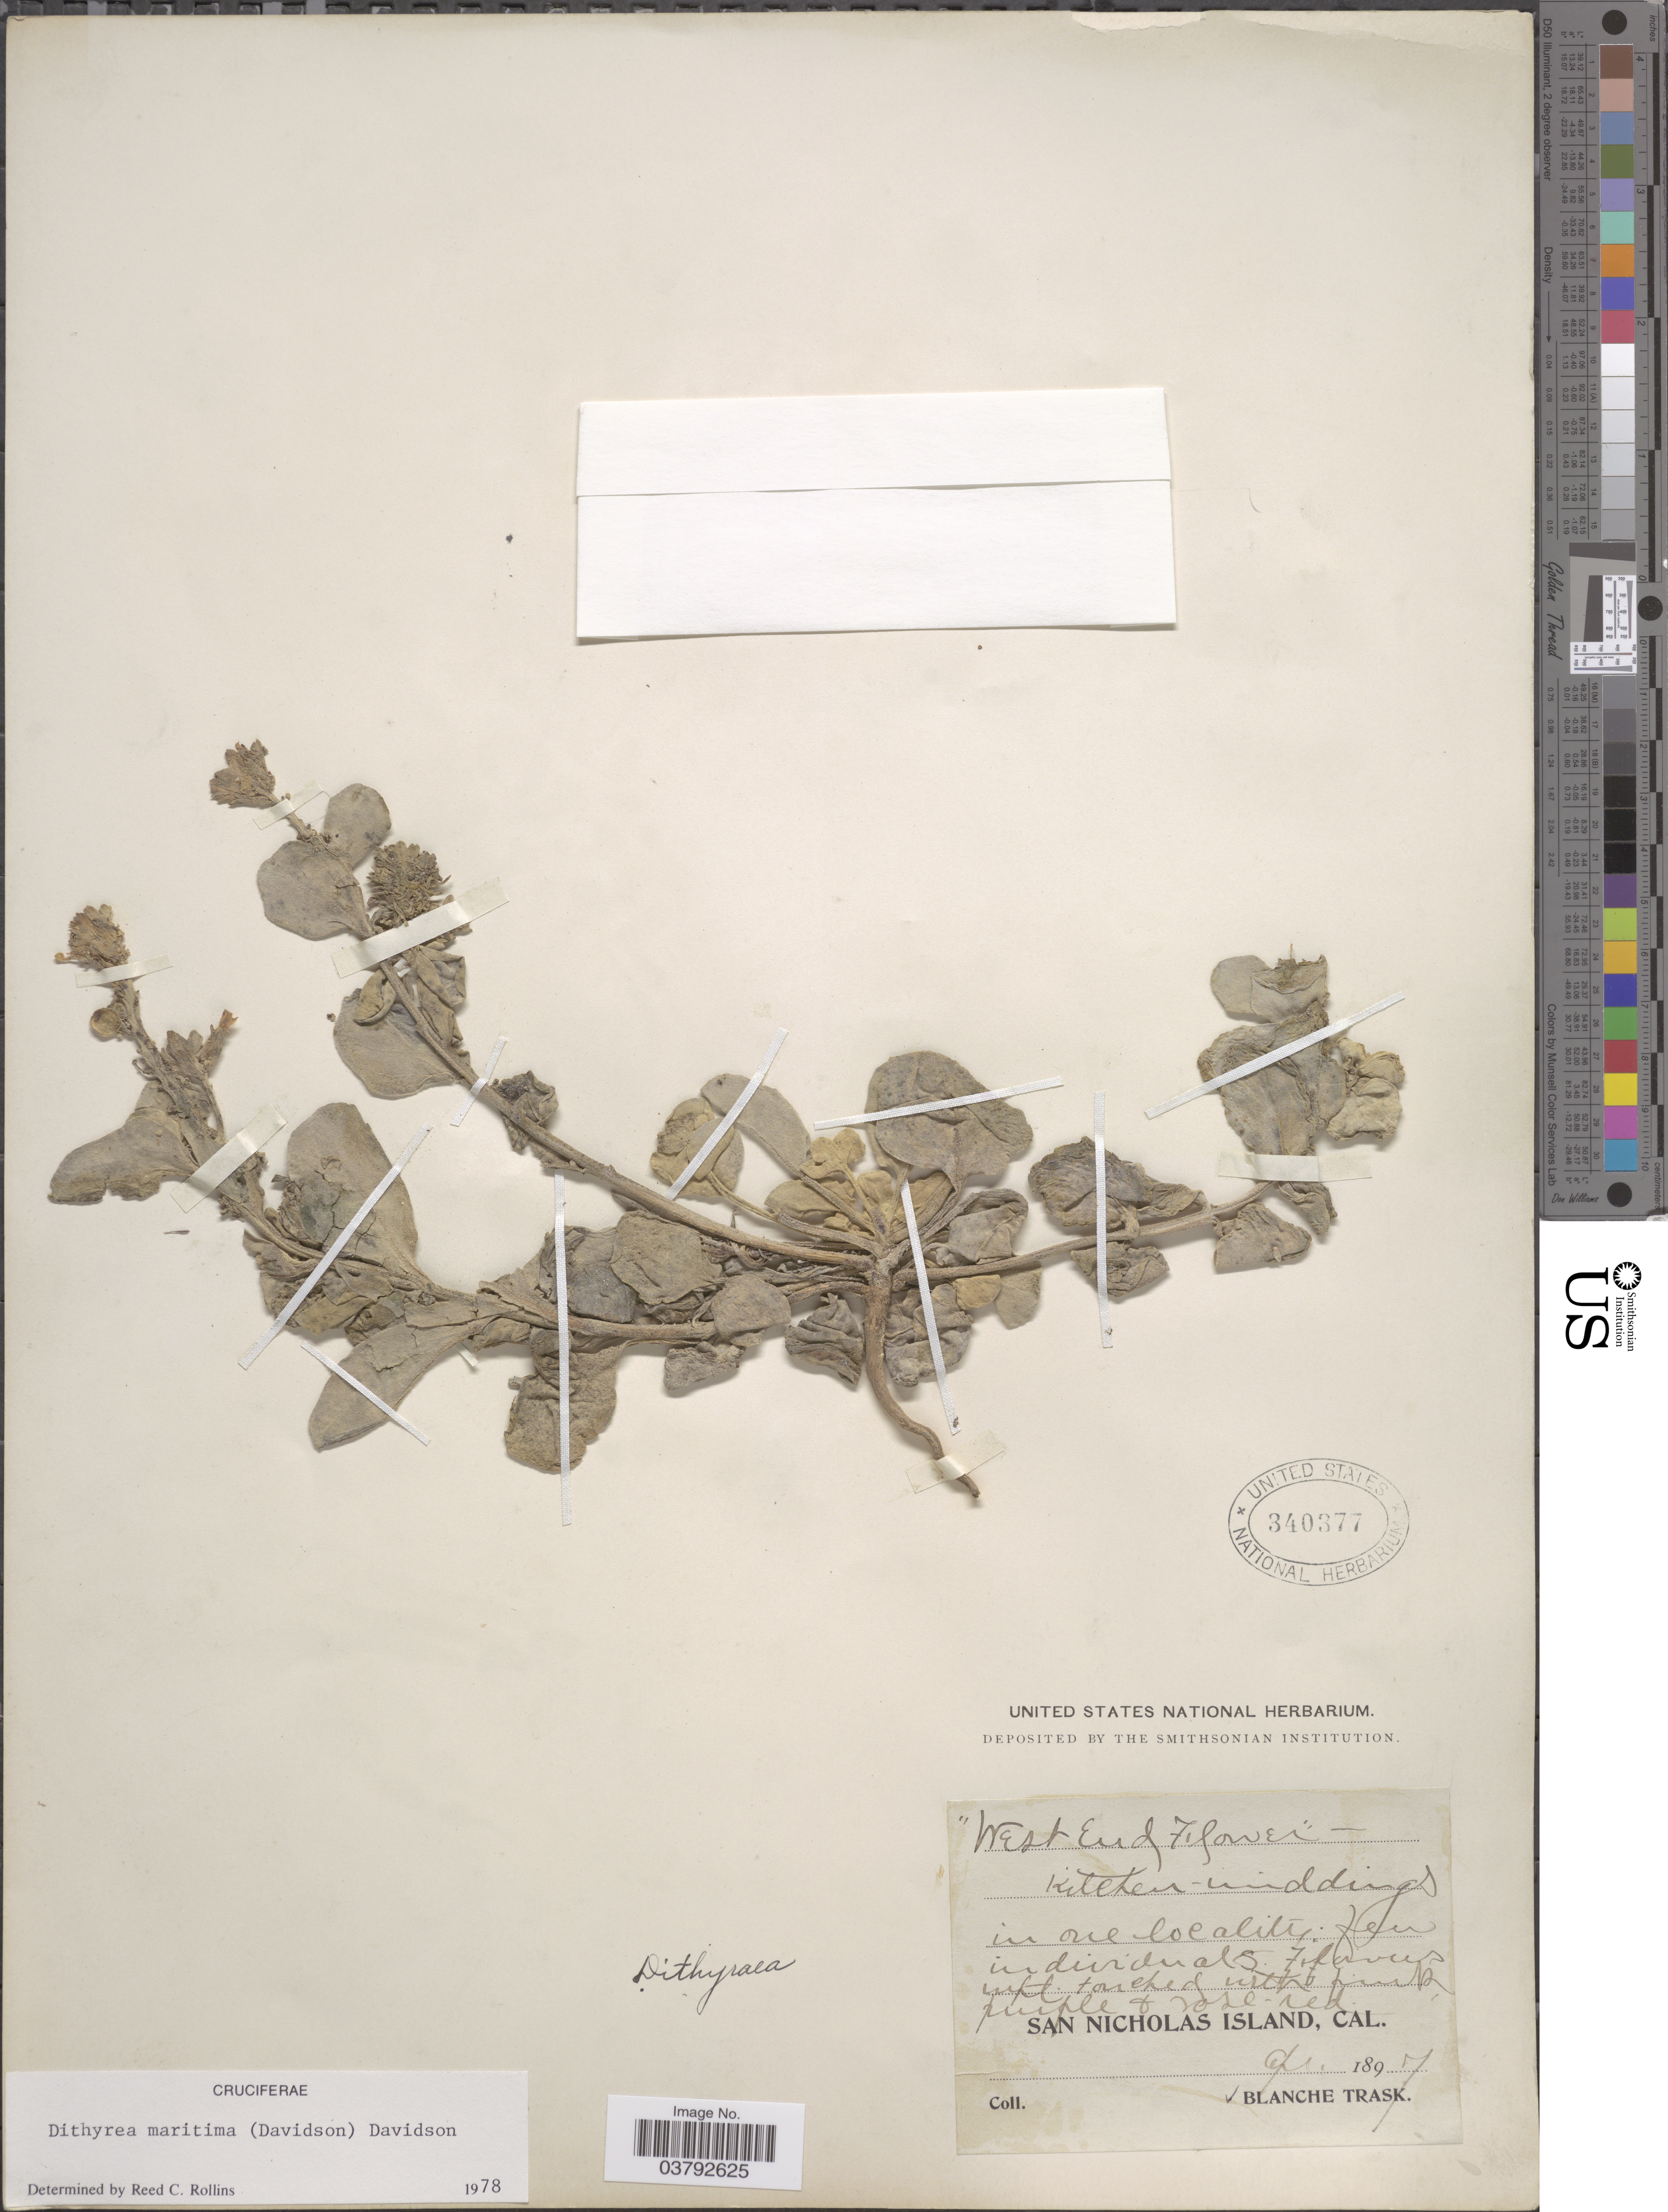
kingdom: Plantae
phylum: Tracheophyta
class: Magnoliopsida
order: Brassicales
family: Brassicaceae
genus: Dithyrea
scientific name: Dithyrea maritima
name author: Davidson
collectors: B. Trask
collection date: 1897-04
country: United States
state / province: California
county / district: Ventura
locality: San Nicholas Island.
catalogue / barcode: US 340377